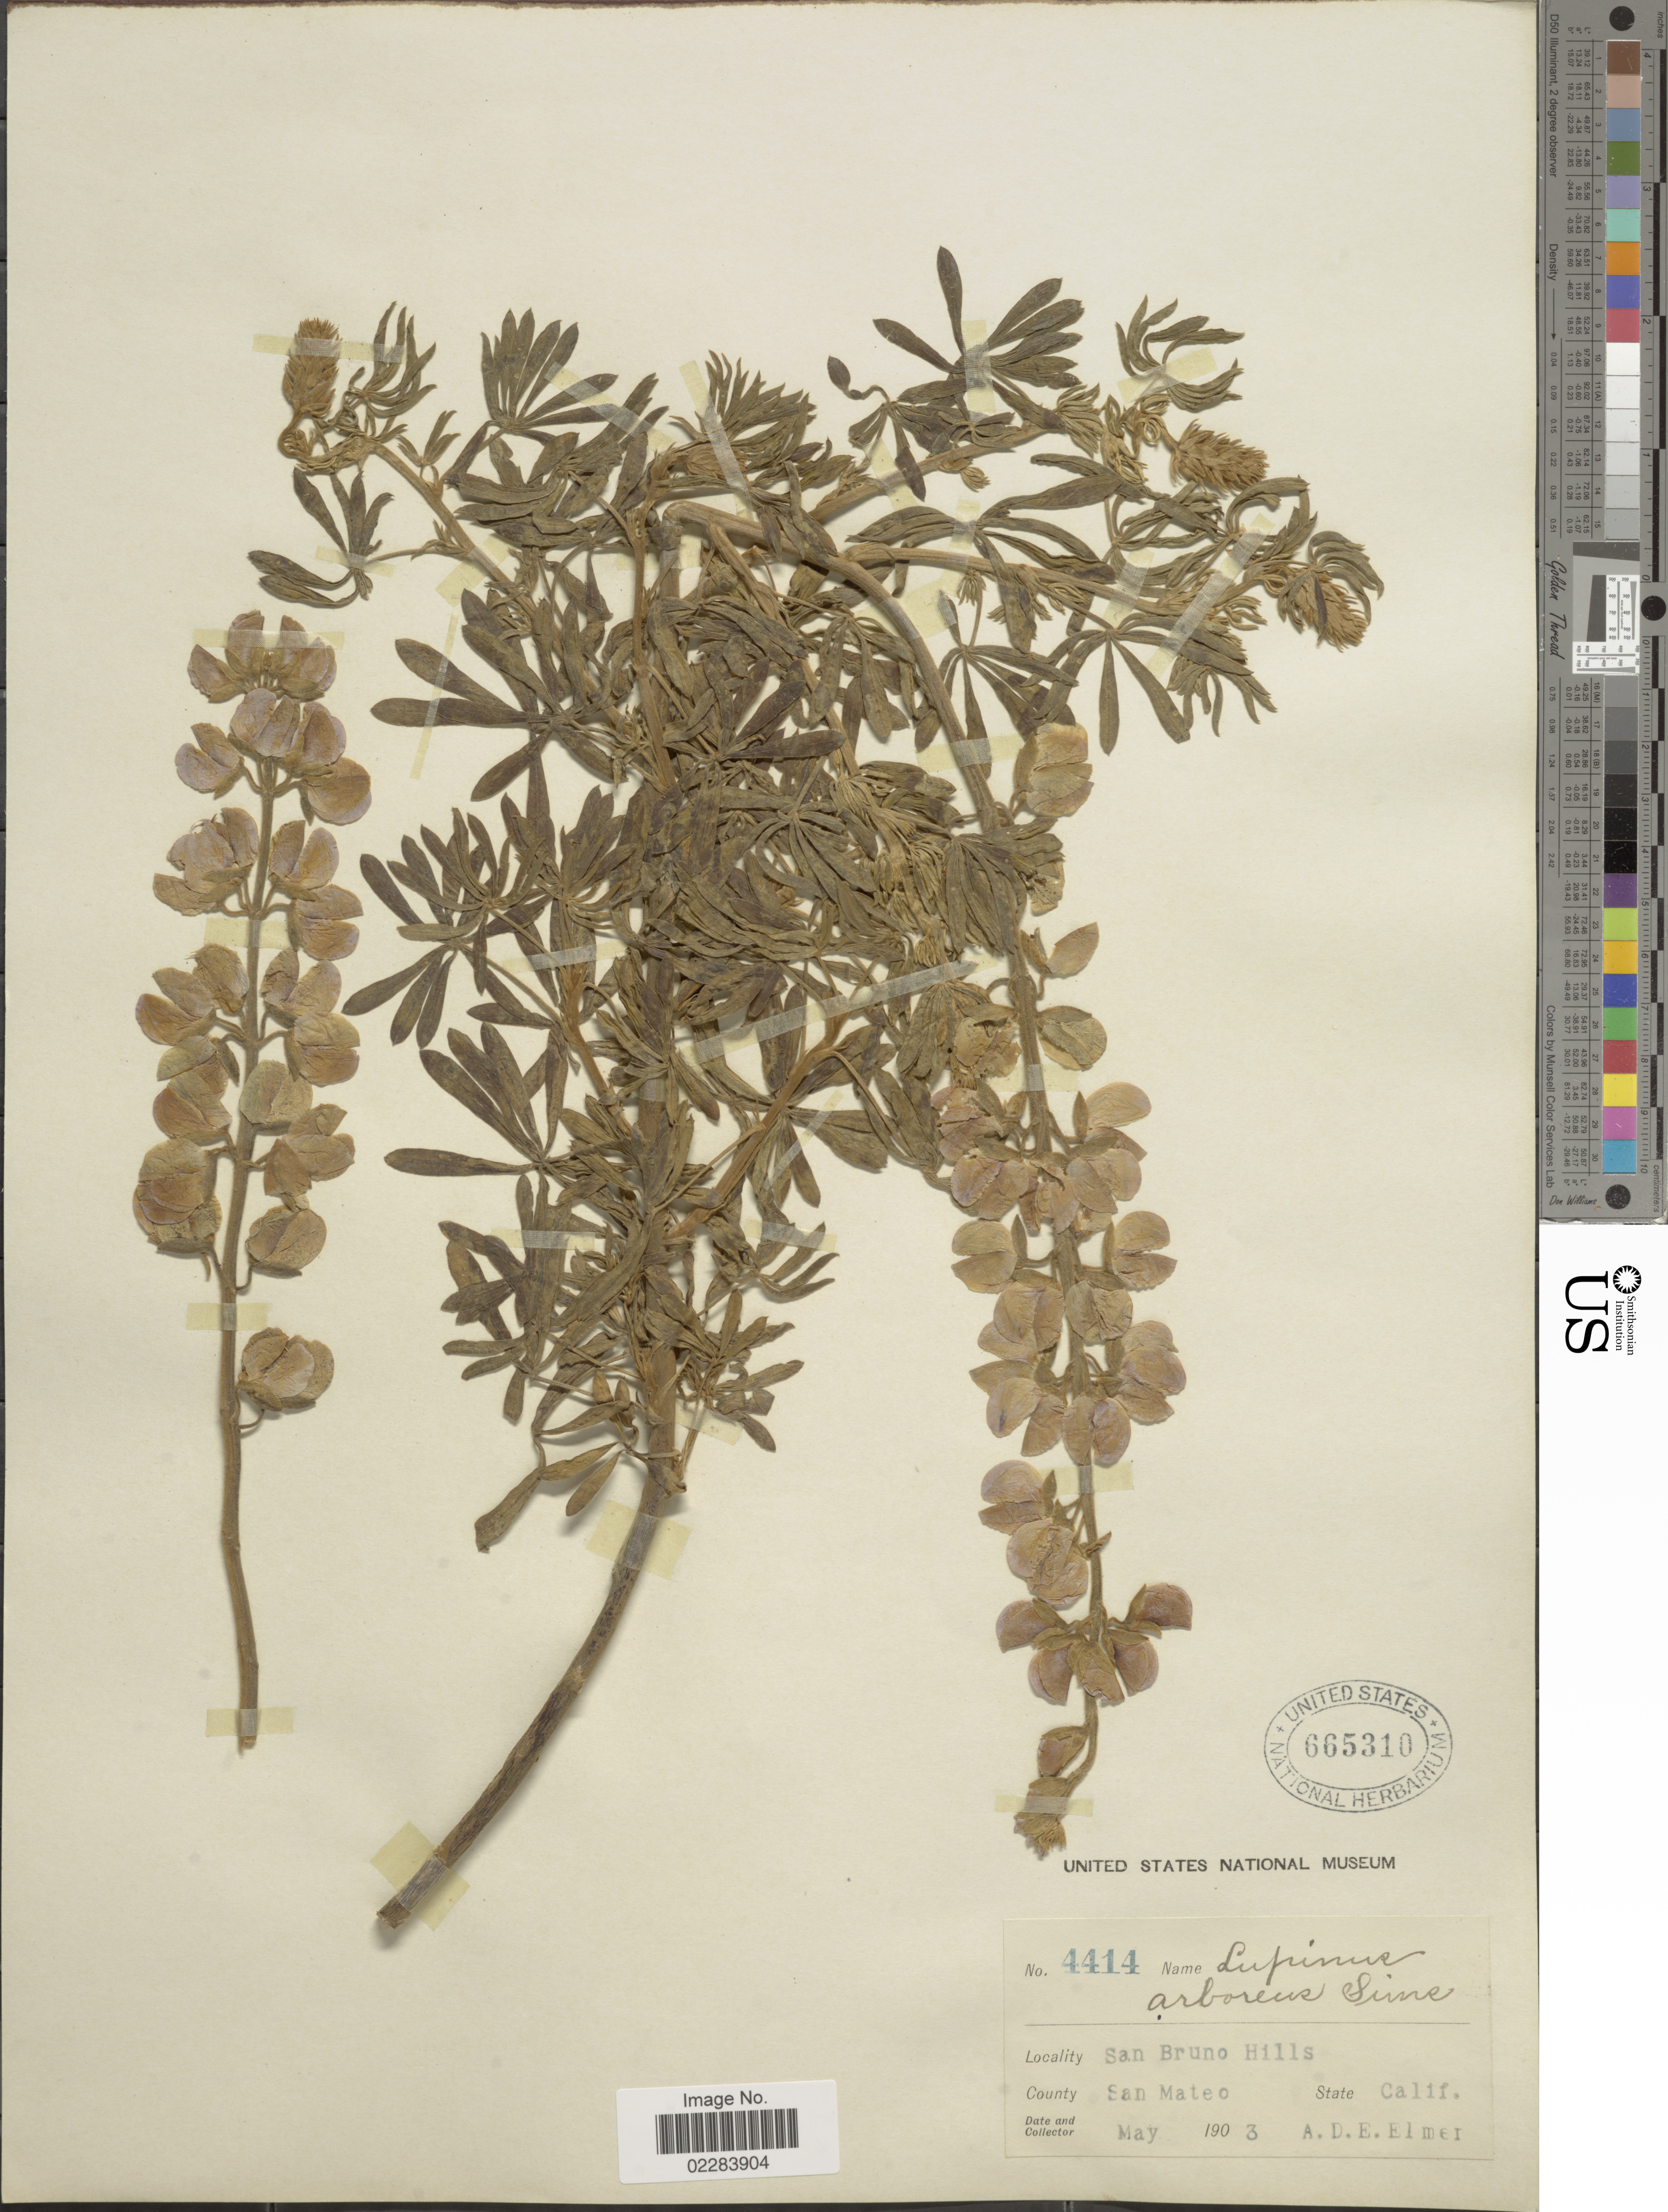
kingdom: Plantae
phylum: Tracheophyta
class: Magnoliopsida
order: Fabales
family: Fabaceae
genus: Lupinus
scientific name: Lupinus arboreus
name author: Sims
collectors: A. D. E. Elmer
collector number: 4414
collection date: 1903-05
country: United States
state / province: California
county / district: San Mateo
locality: San Mateo County. Calif.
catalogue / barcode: US 665310